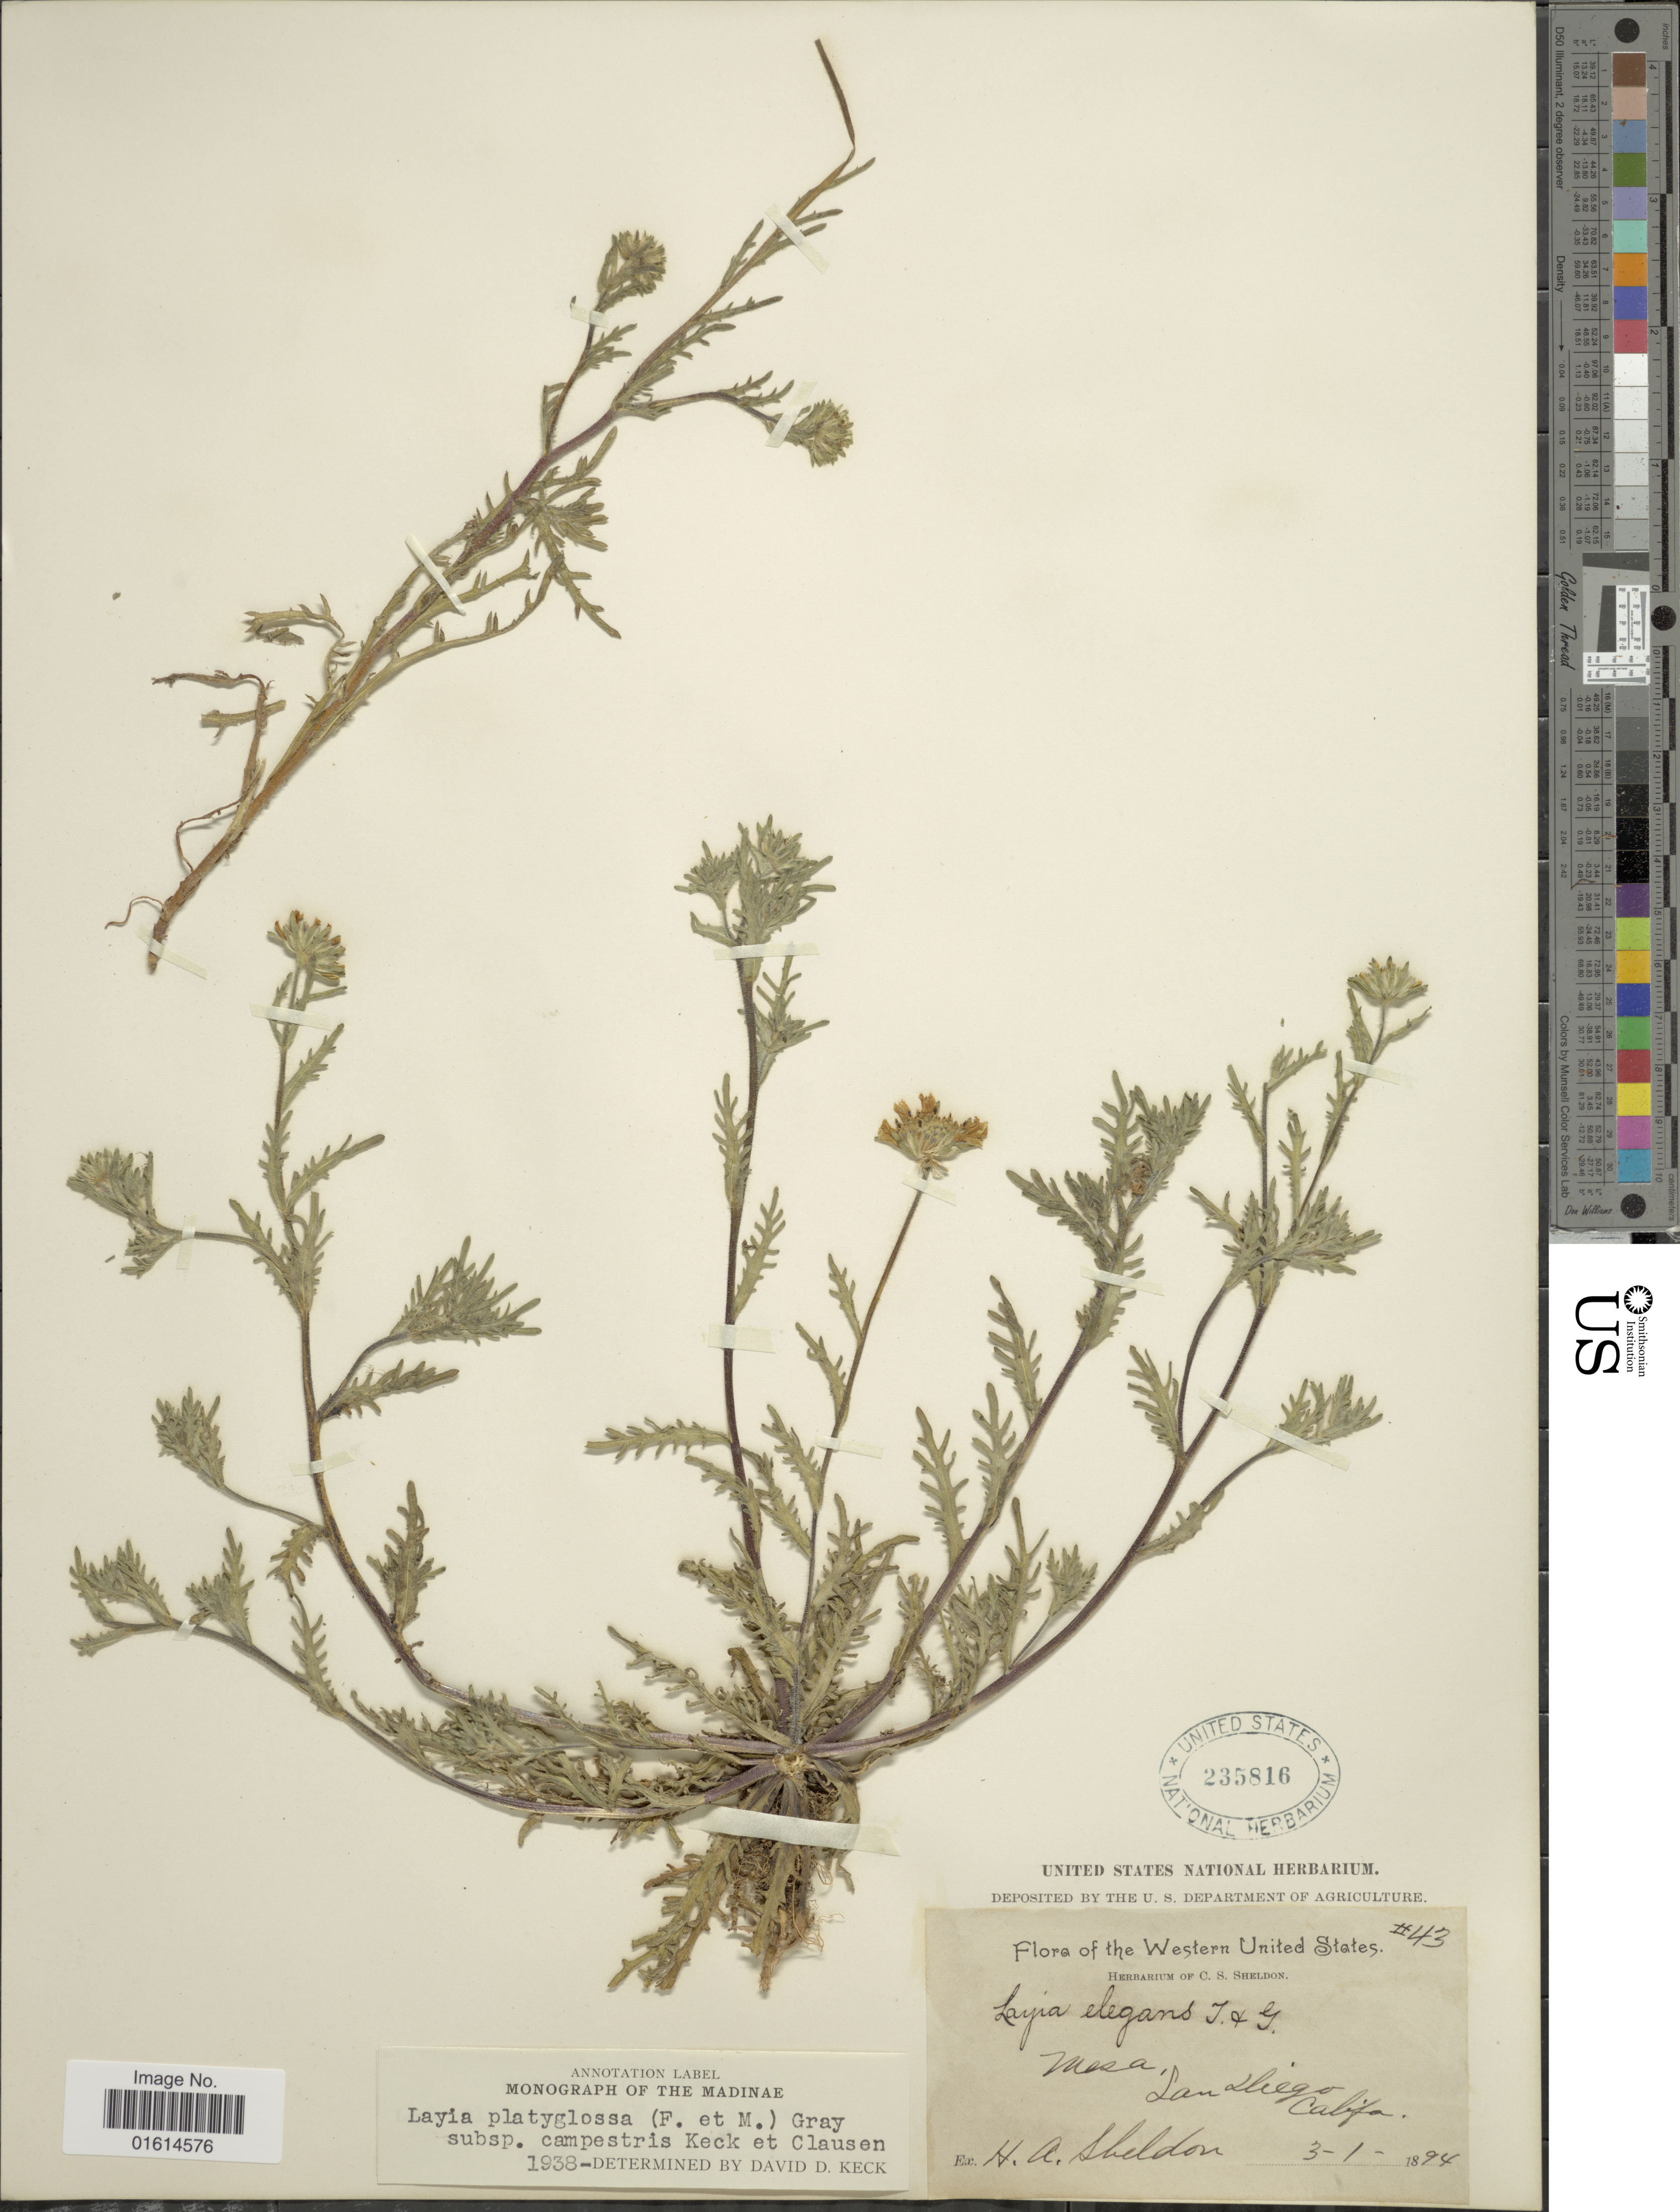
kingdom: Plantae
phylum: Tracheophyta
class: Magnoliopsida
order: Asterales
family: Asteraceae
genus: Layia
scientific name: Layia platyglossa subsp. campestris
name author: D.D. Keck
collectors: H. Sheldon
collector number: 43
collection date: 1894-03-01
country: United States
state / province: California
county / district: San Diego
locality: Western United States, Mesa, San Diego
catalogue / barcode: US 235816